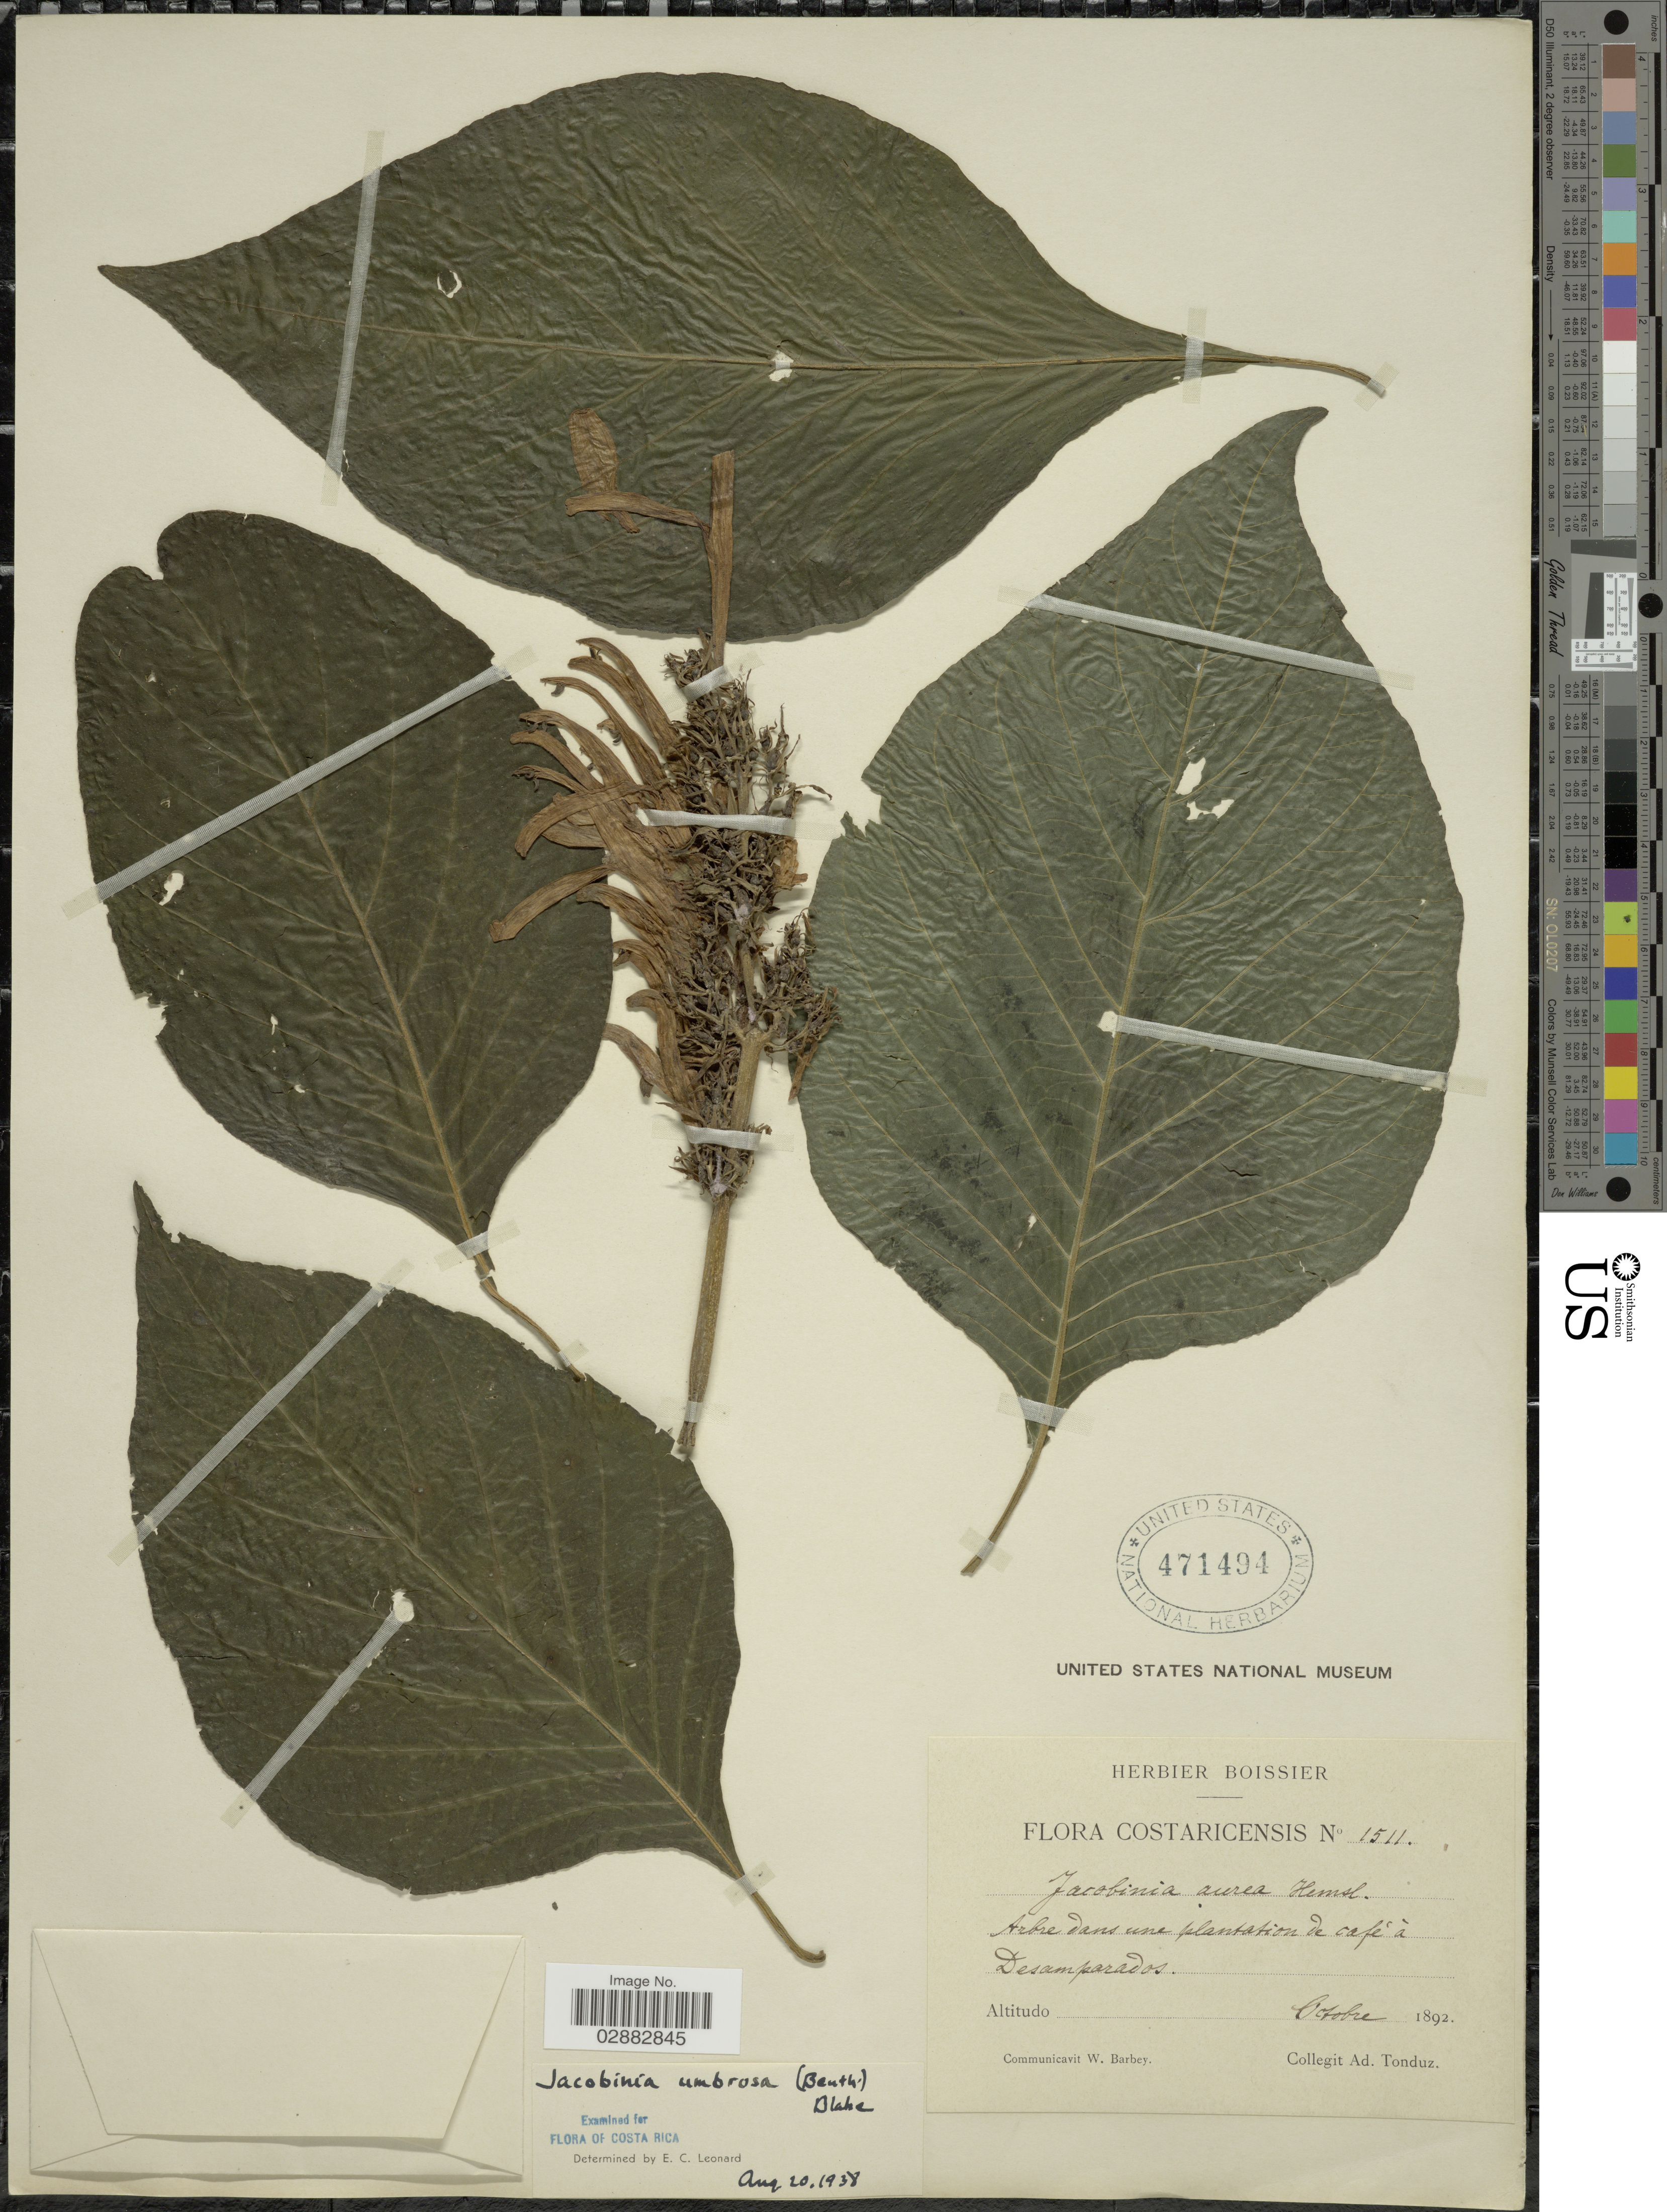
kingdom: Plantae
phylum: Tracheophyta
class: Magnoliopsida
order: Lamiales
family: Acanthaceae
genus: Jacobinia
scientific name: Jacobinia umbrosa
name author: (Benth.) S.F. Blake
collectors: A. Tonduz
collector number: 1511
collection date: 1892-10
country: Costa Rica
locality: Arbe dans une plantation de café à Desamparados.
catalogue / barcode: US 471494